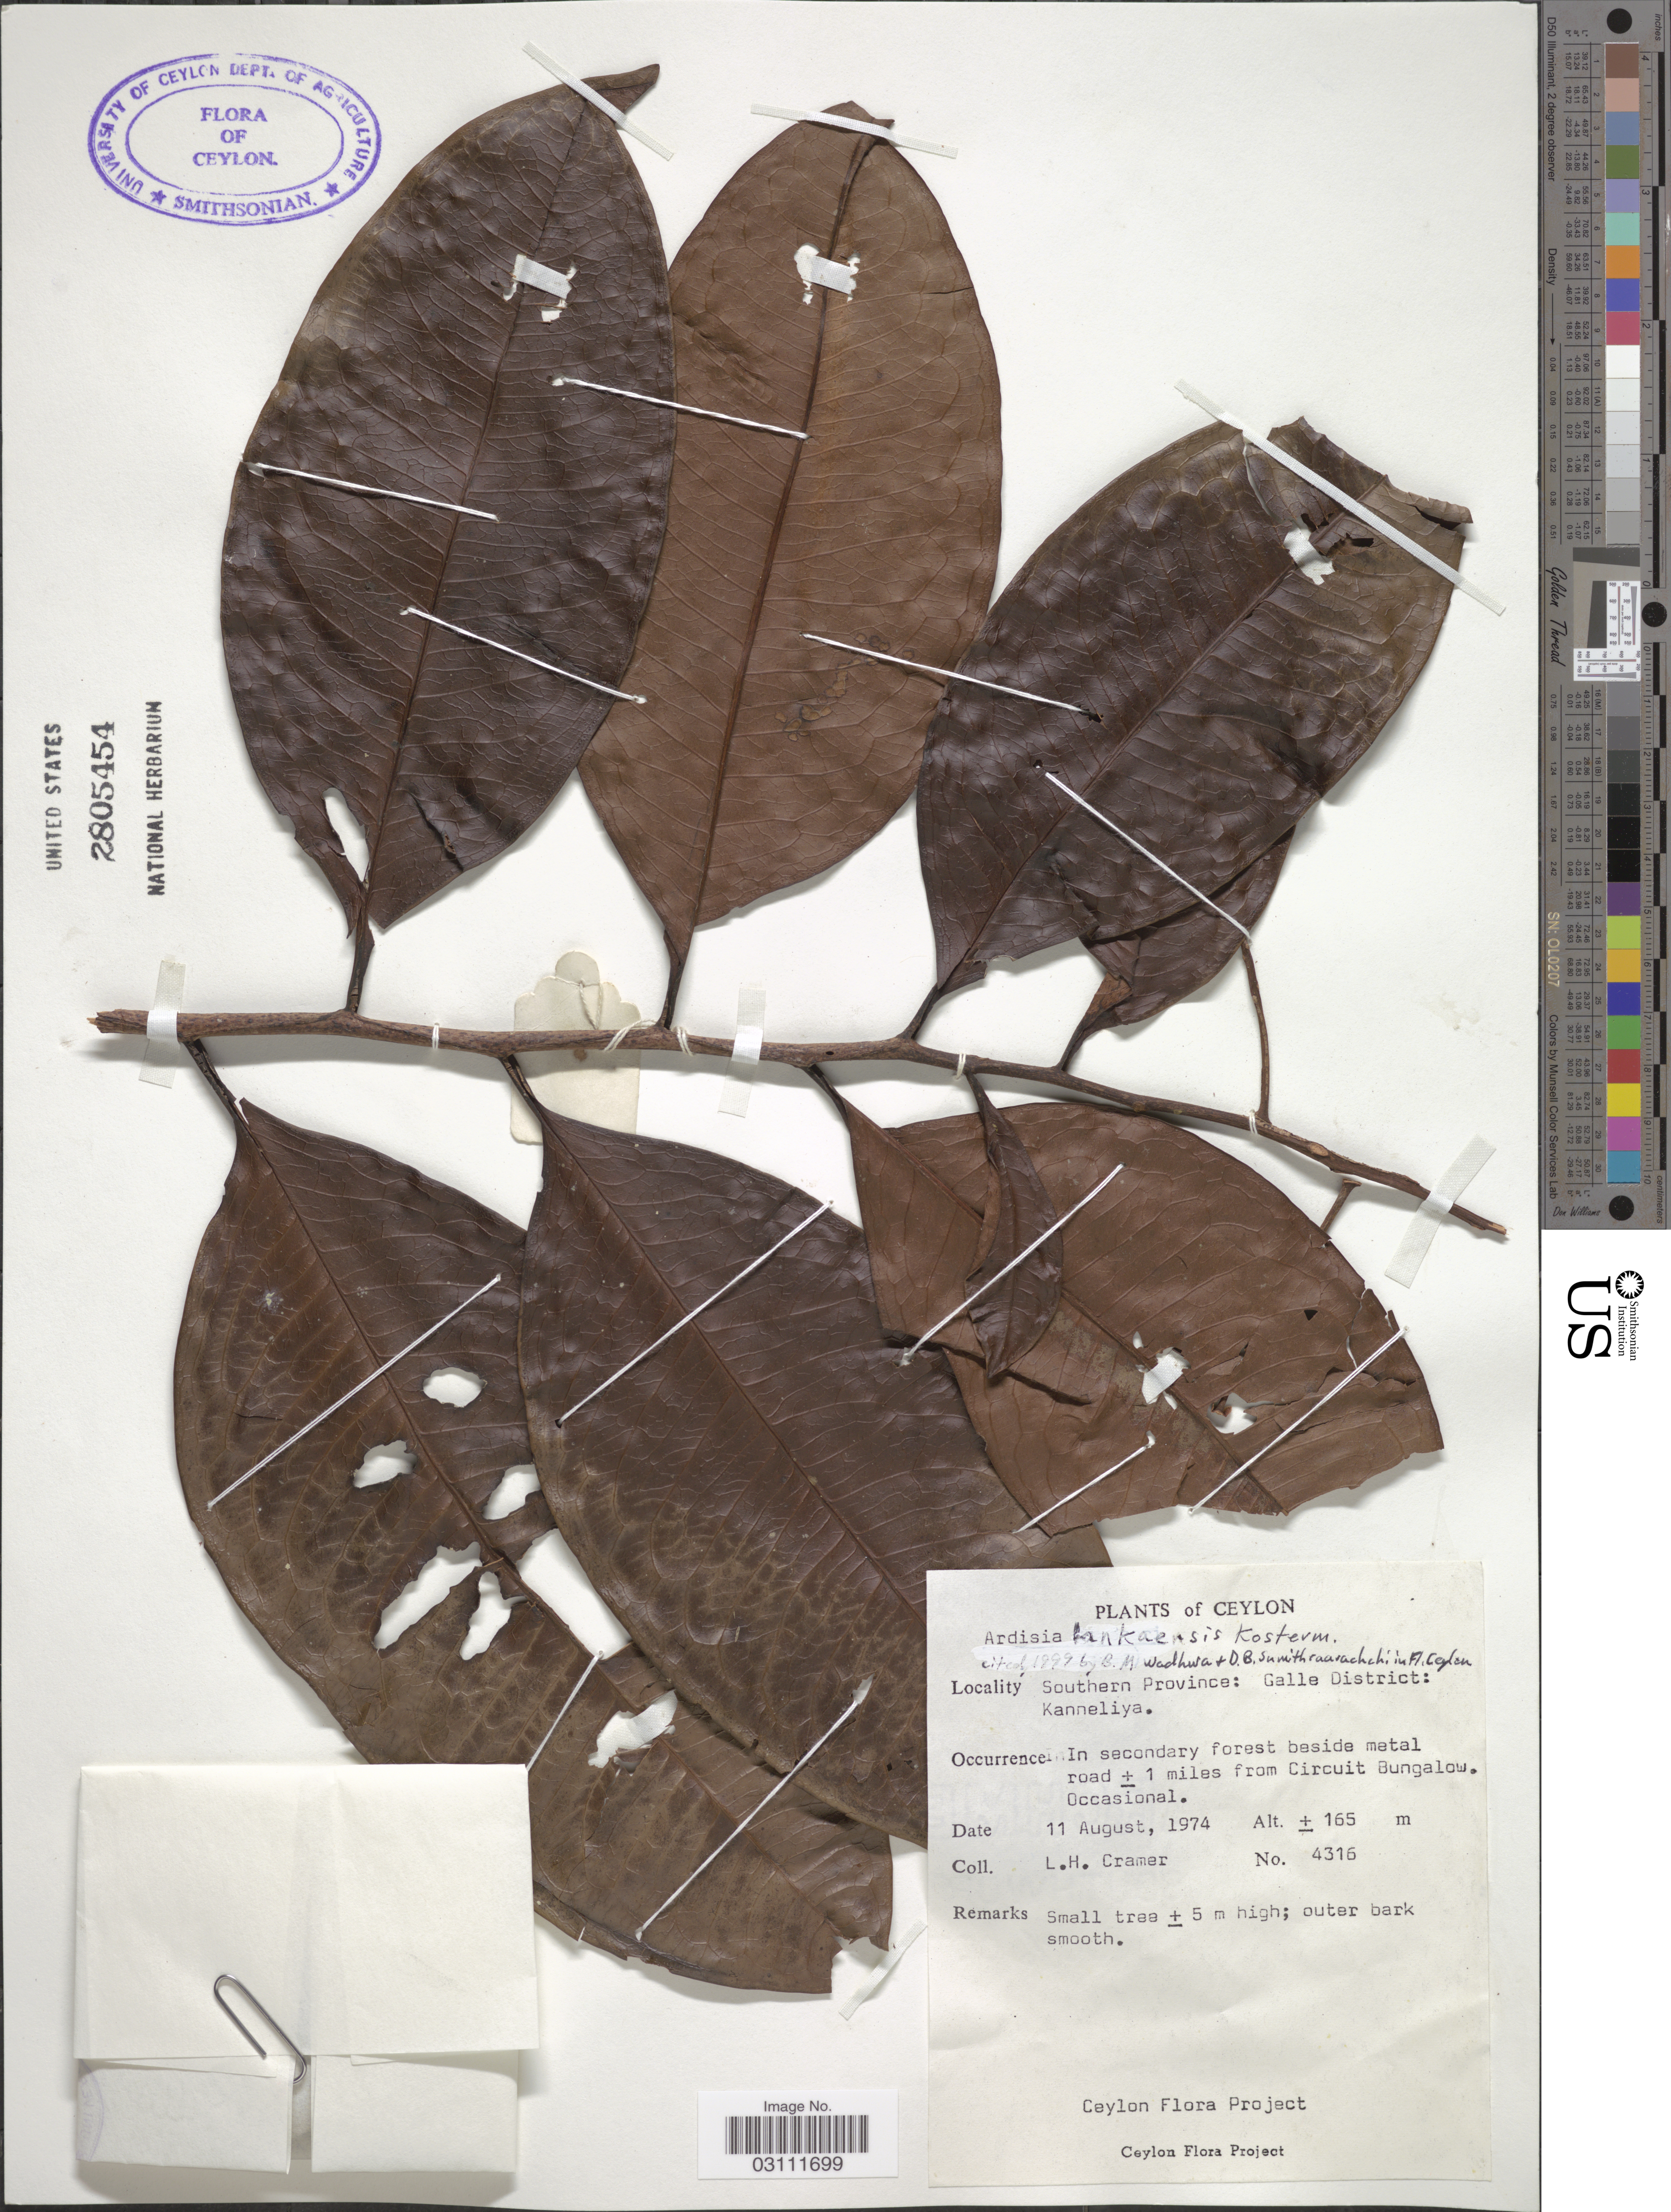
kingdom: Plantae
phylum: Tracheophyta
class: Magnoliopsida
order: Ericales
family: Primulaceae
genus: Ardisia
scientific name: Ardisia lankaensis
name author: Kosterm.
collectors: L. H. Cramer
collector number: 4316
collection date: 1974-08-11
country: Sri Lanka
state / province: Southern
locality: Ceylon, Southern Province: Galle District: Kanneliya, ± 1 miles from Circuit Bungalow.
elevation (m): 165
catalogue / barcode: US 2805454